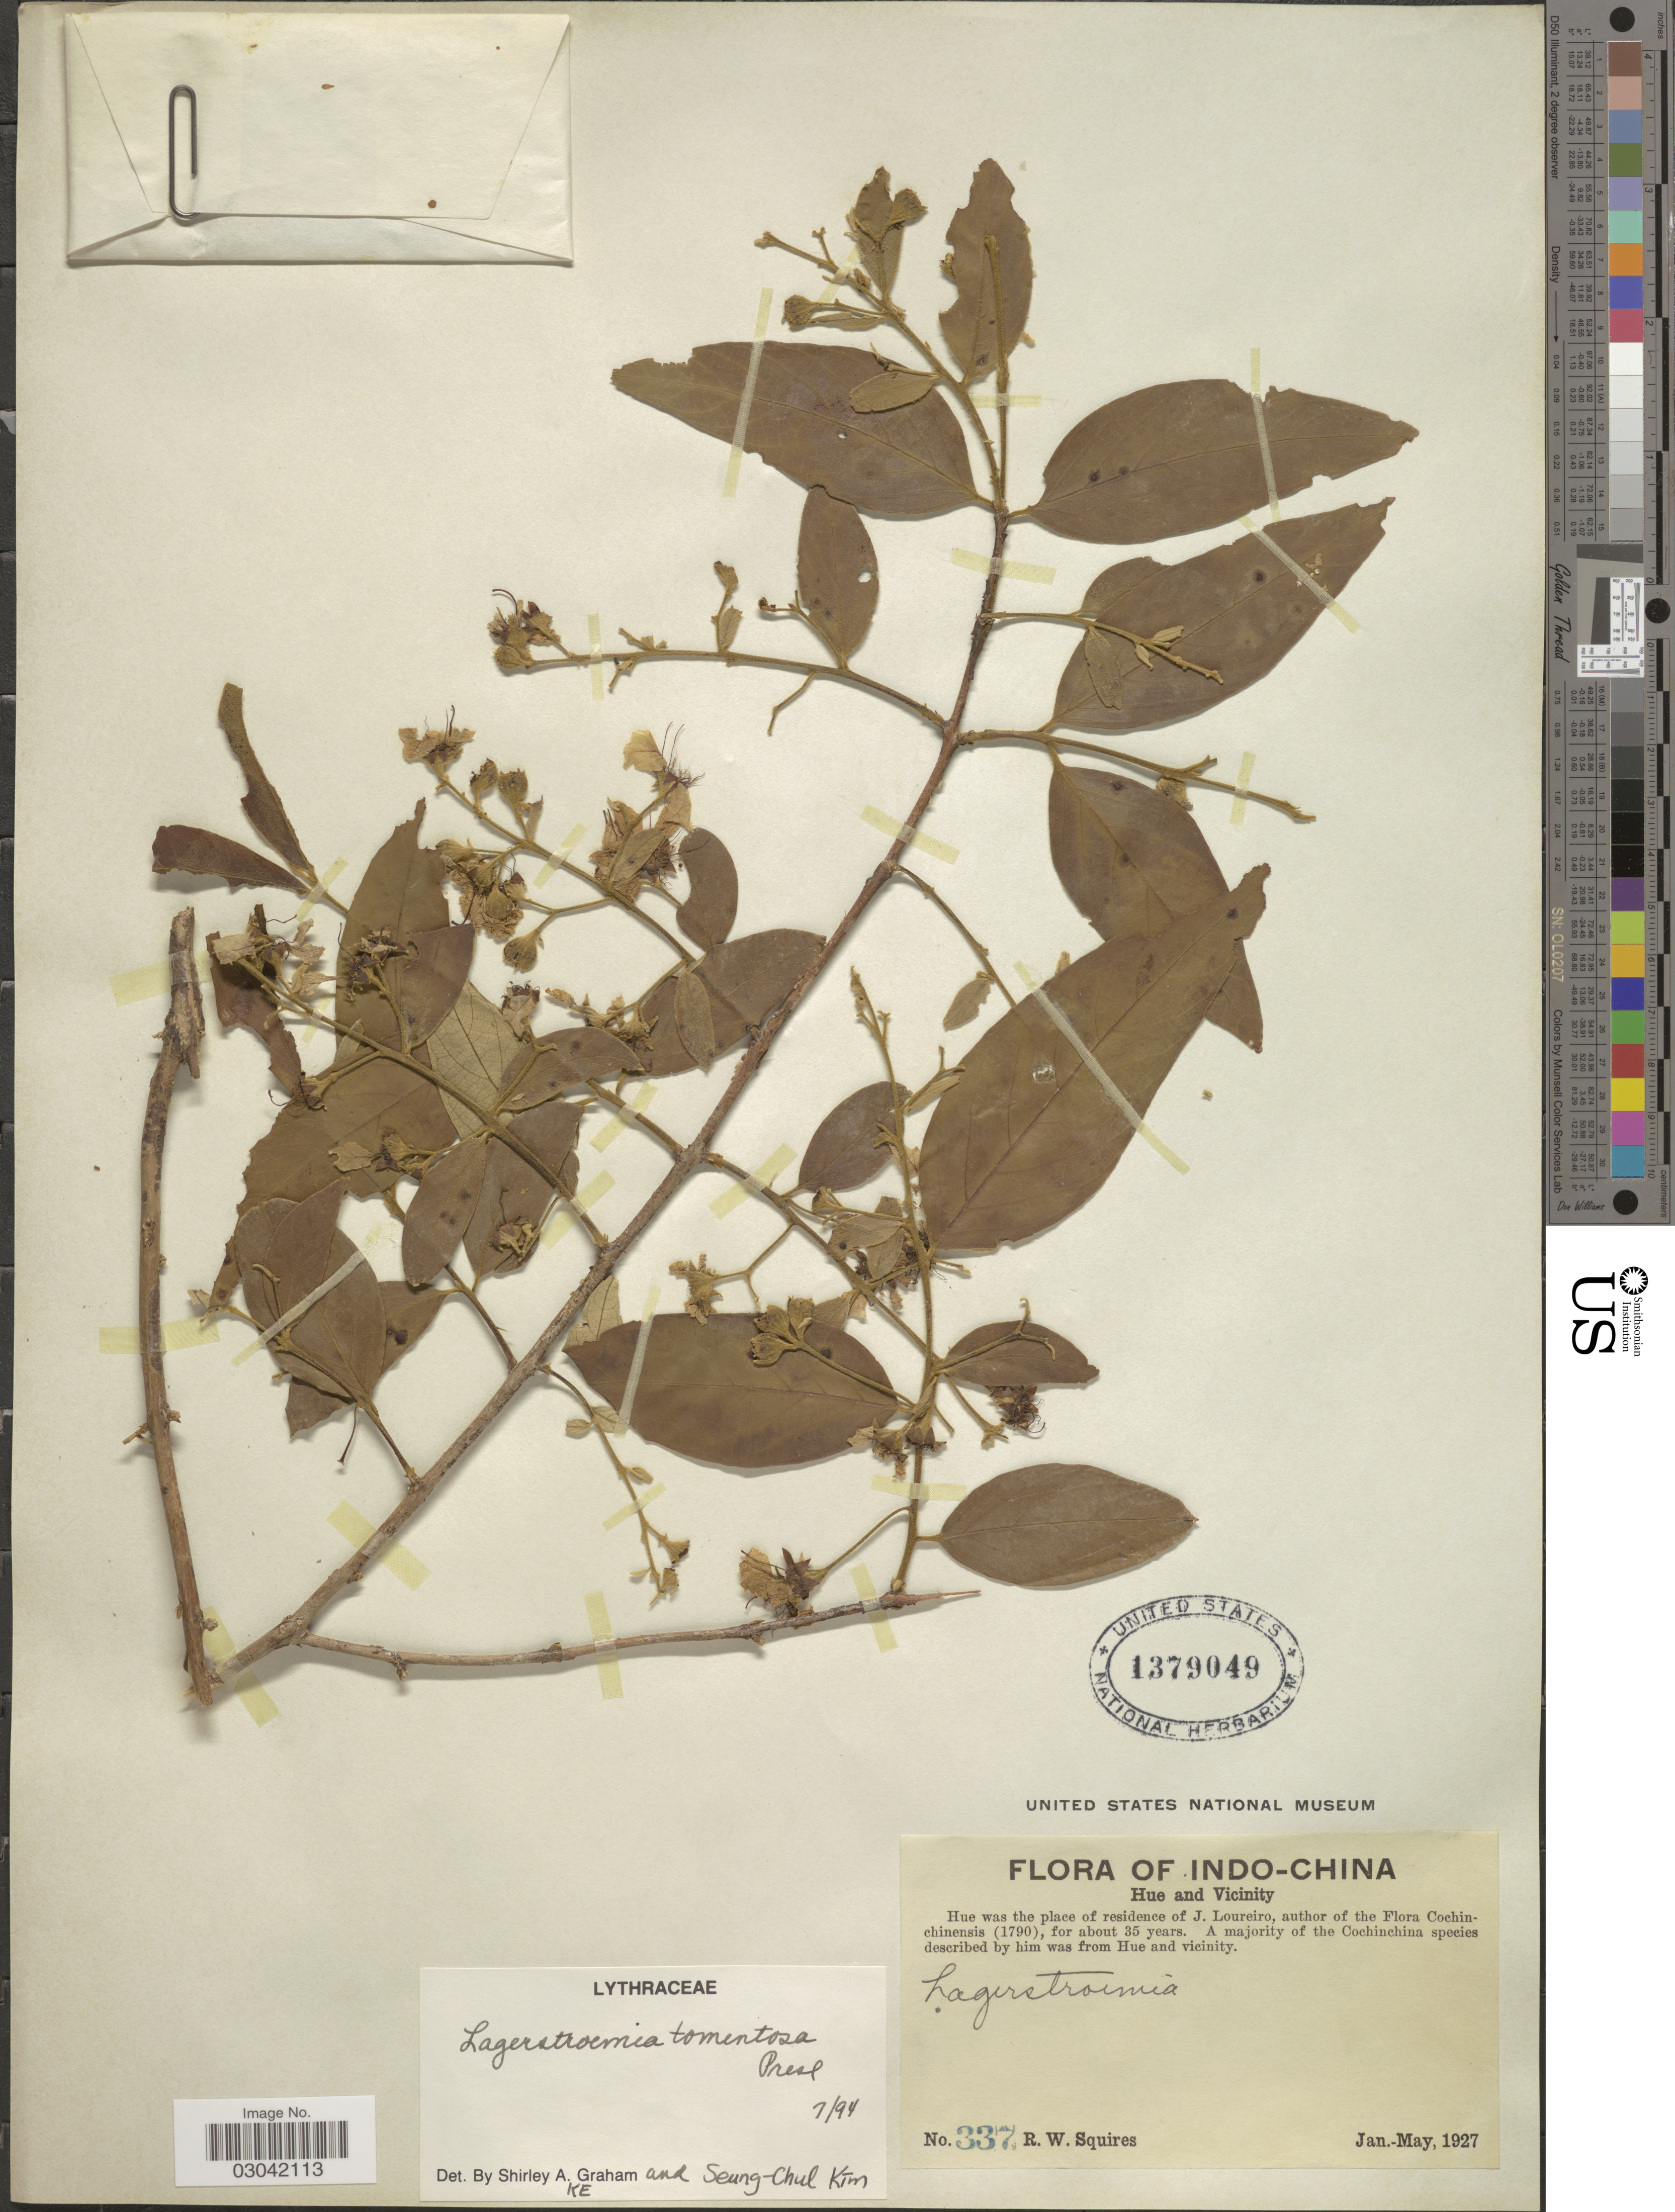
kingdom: Plantae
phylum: Tracheophyta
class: Magnoliopsida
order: Myrtales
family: Lythraceae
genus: Lagerstroemia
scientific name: Lagerstroemia tomentosa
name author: C. Presl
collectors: R. Squires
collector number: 337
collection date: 1927-01/1927-05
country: Thailand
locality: Hue and Vicinity.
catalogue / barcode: US 1379049